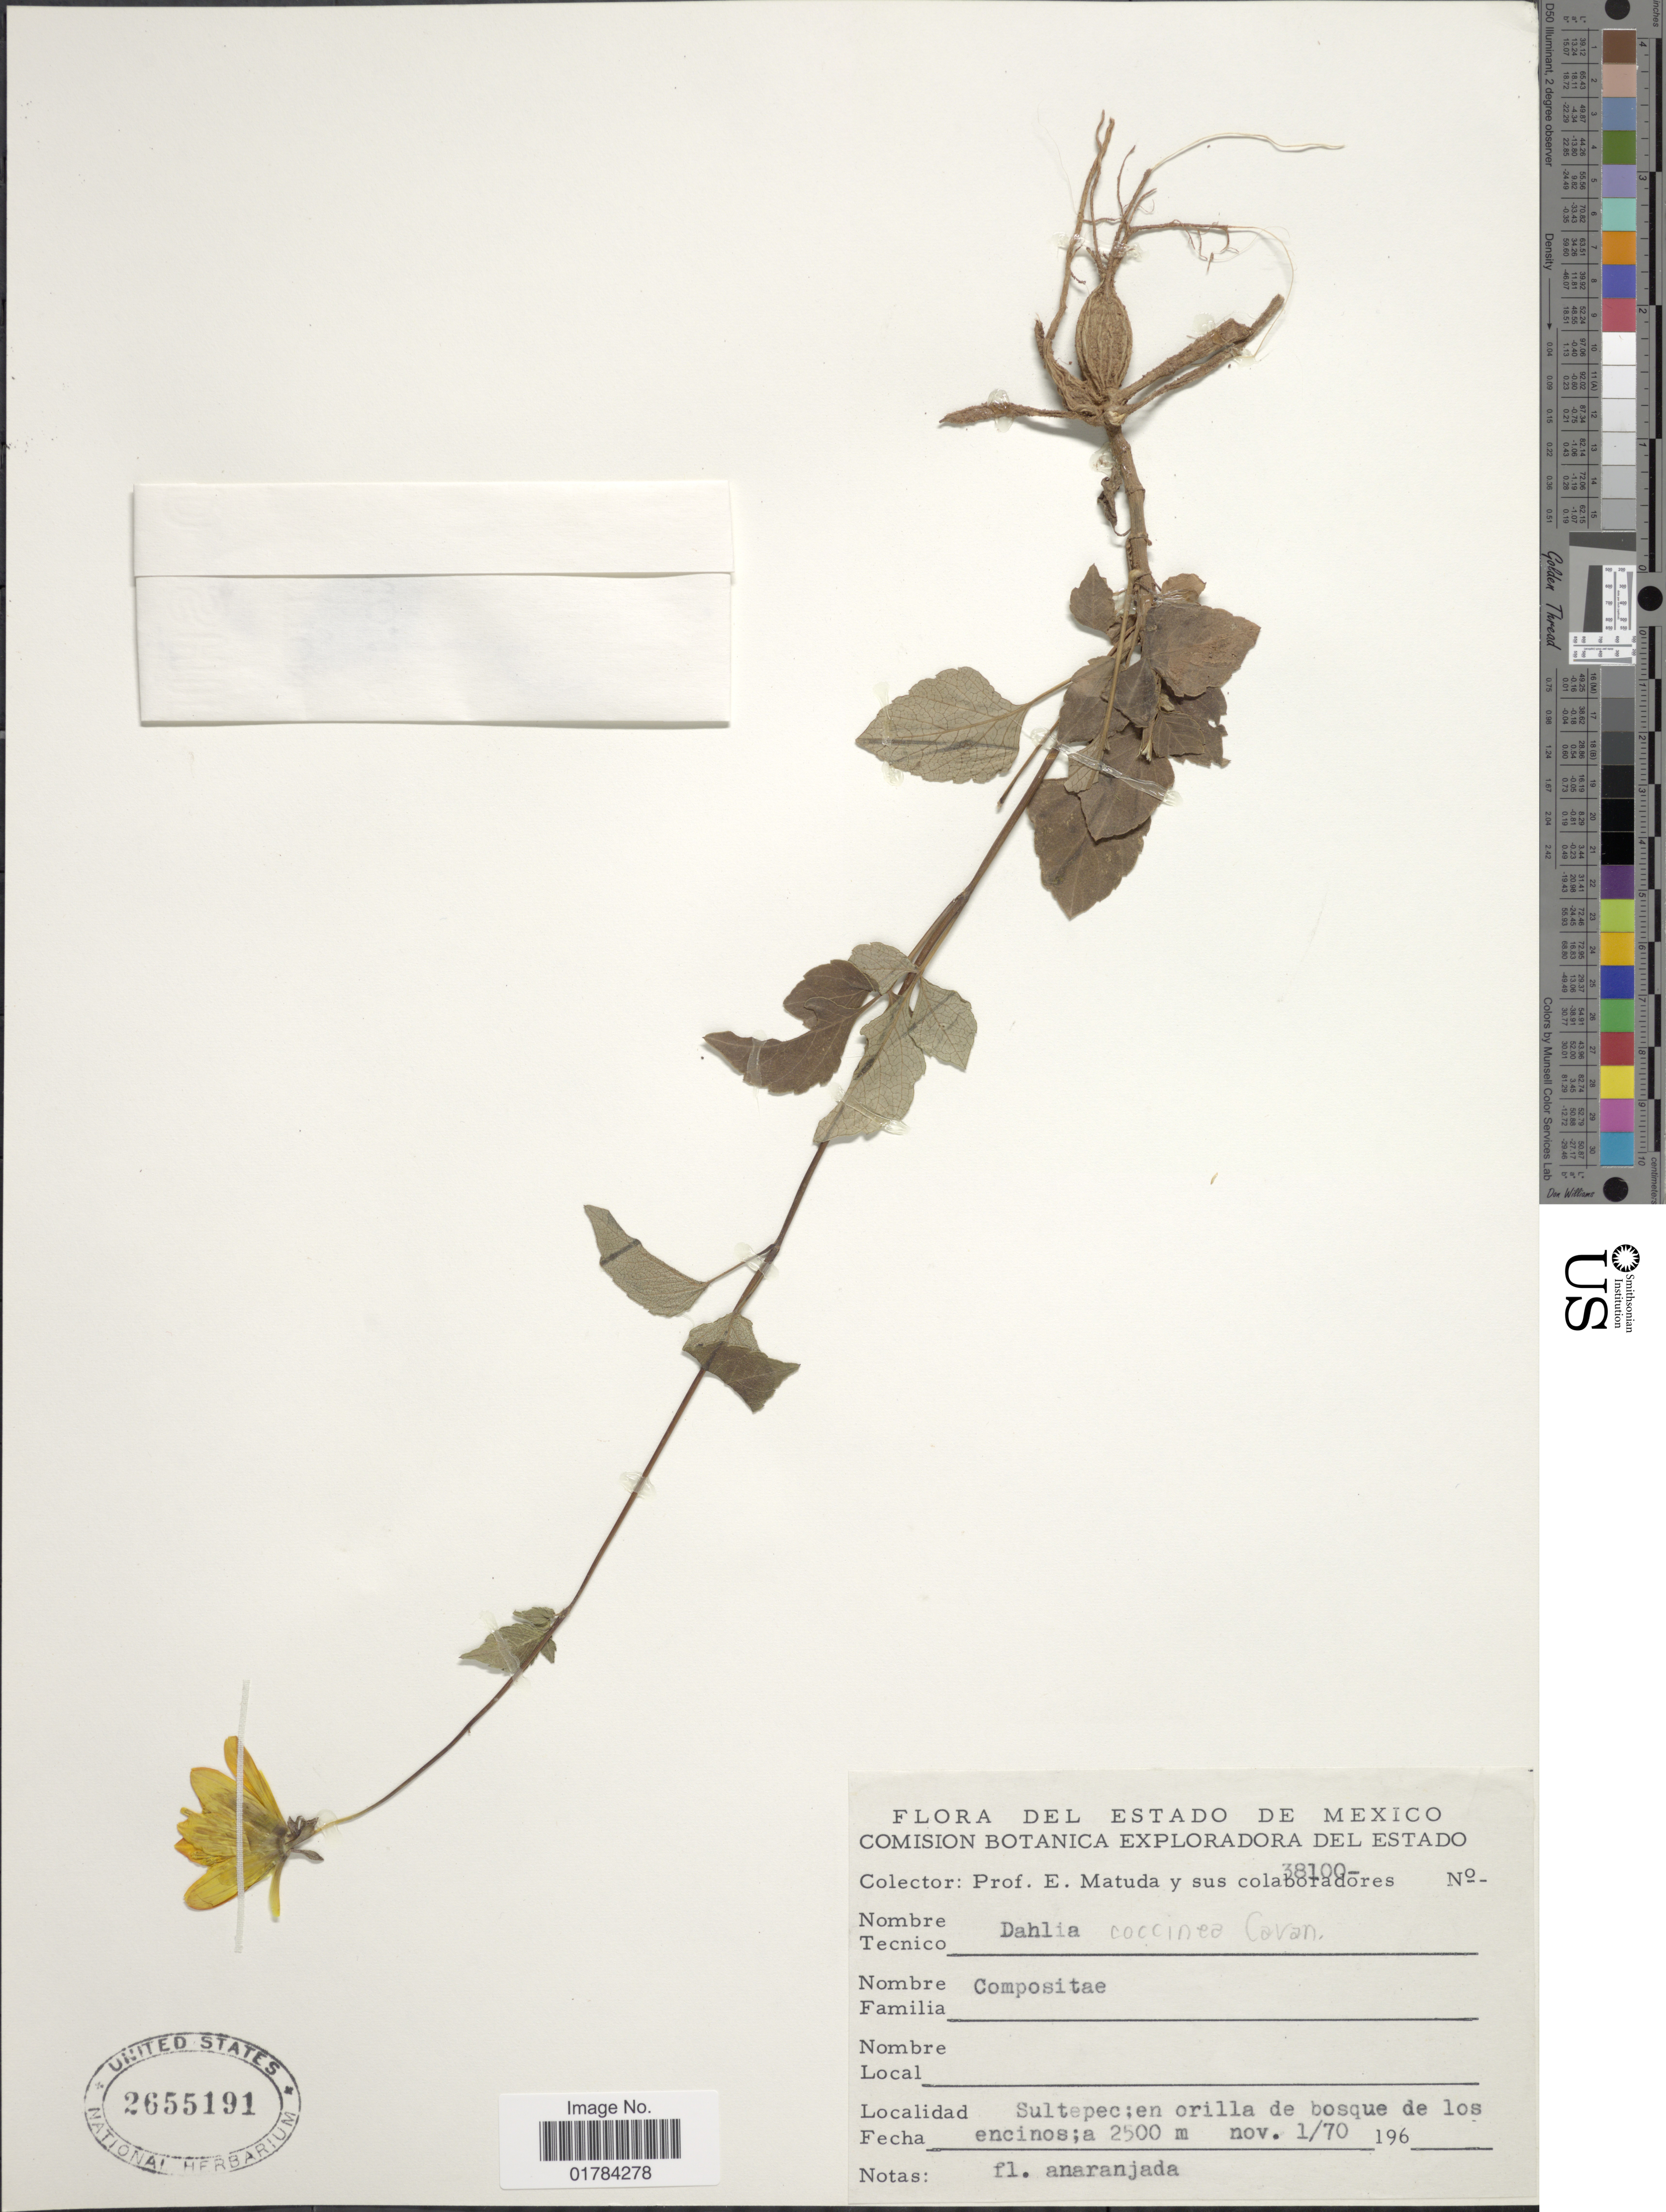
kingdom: Plantae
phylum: Tracheophyta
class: Magnoliopsida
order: Asterales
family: Asteraceae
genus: Dahlia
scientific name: Dahlia coccinea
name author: Cav.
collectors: E. Matuda & et al.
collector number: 38100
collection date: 1970-11-01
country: Mexico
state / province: México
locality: Sultepec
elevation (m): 2500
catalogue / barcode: US 2655191